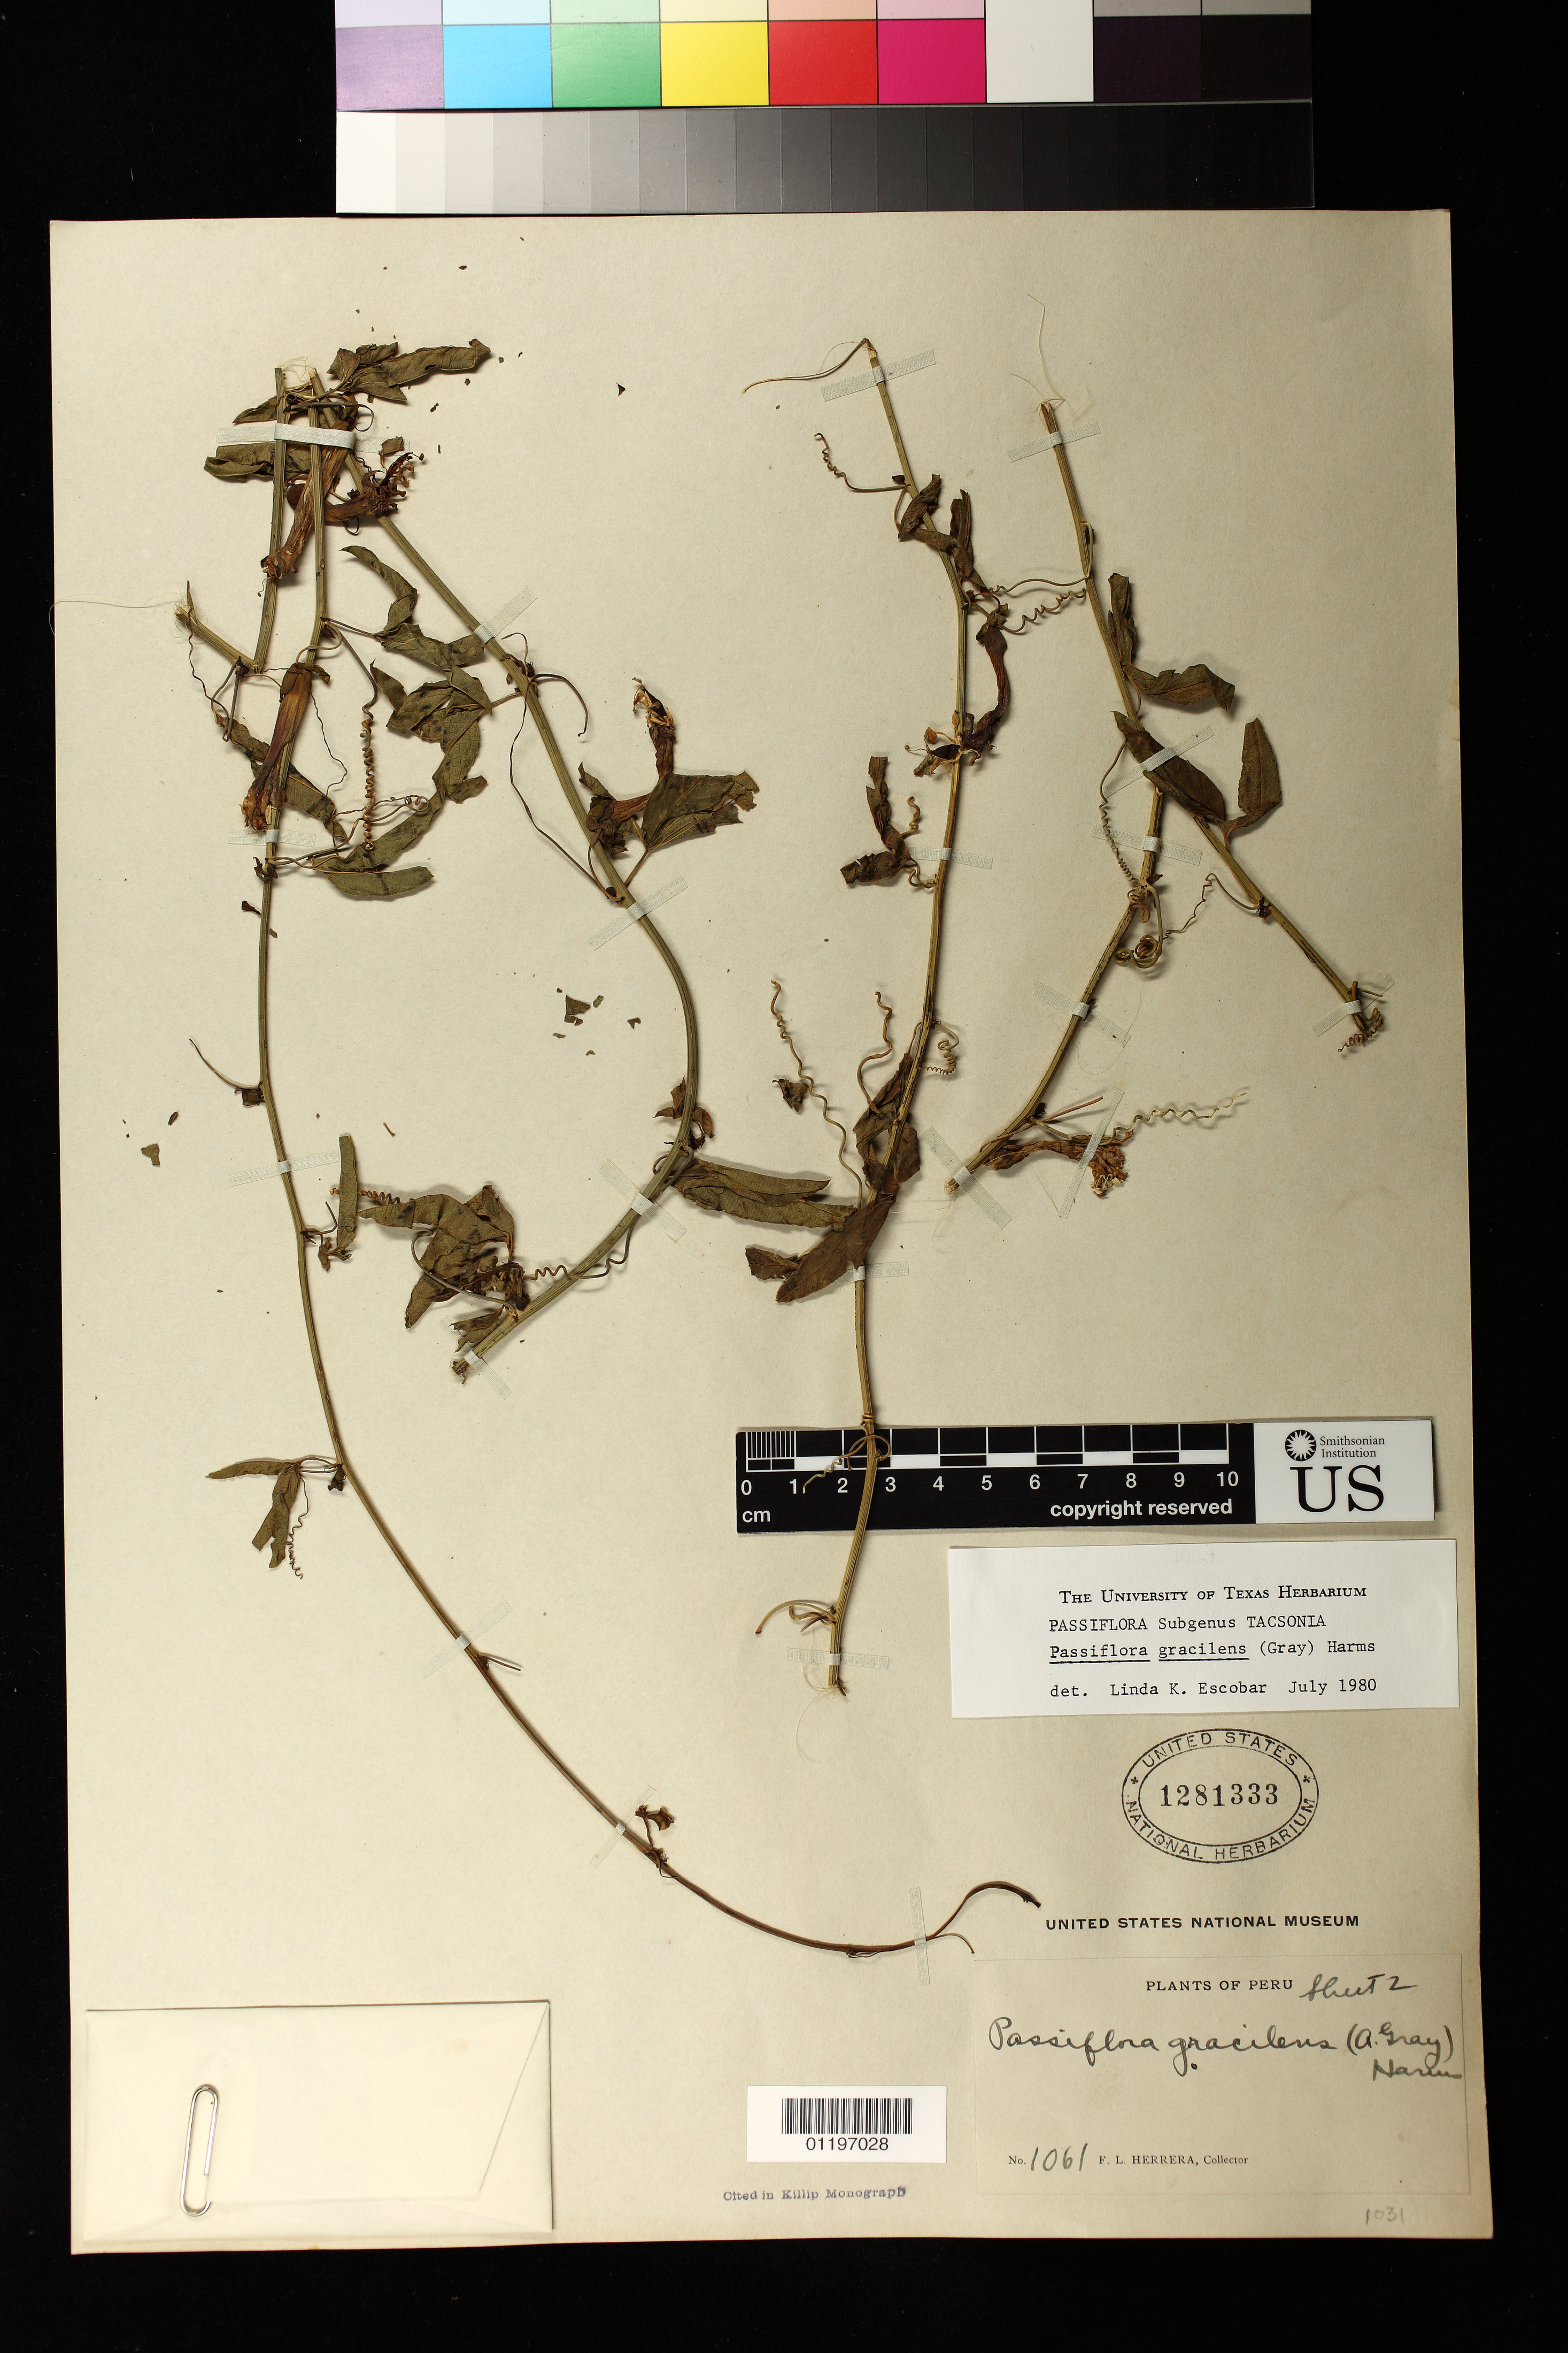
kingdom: Plantae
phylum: Tracheophyta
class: Magnoliopsida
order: Malpighiales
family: Passifloraceae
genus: Passiflora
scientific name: Passiflora gracilens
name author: (A. Gray) Harms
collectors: F. L. Herrera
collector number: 1061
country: Peru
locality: near Cuzco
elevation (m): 3000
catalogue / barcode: US 1281333